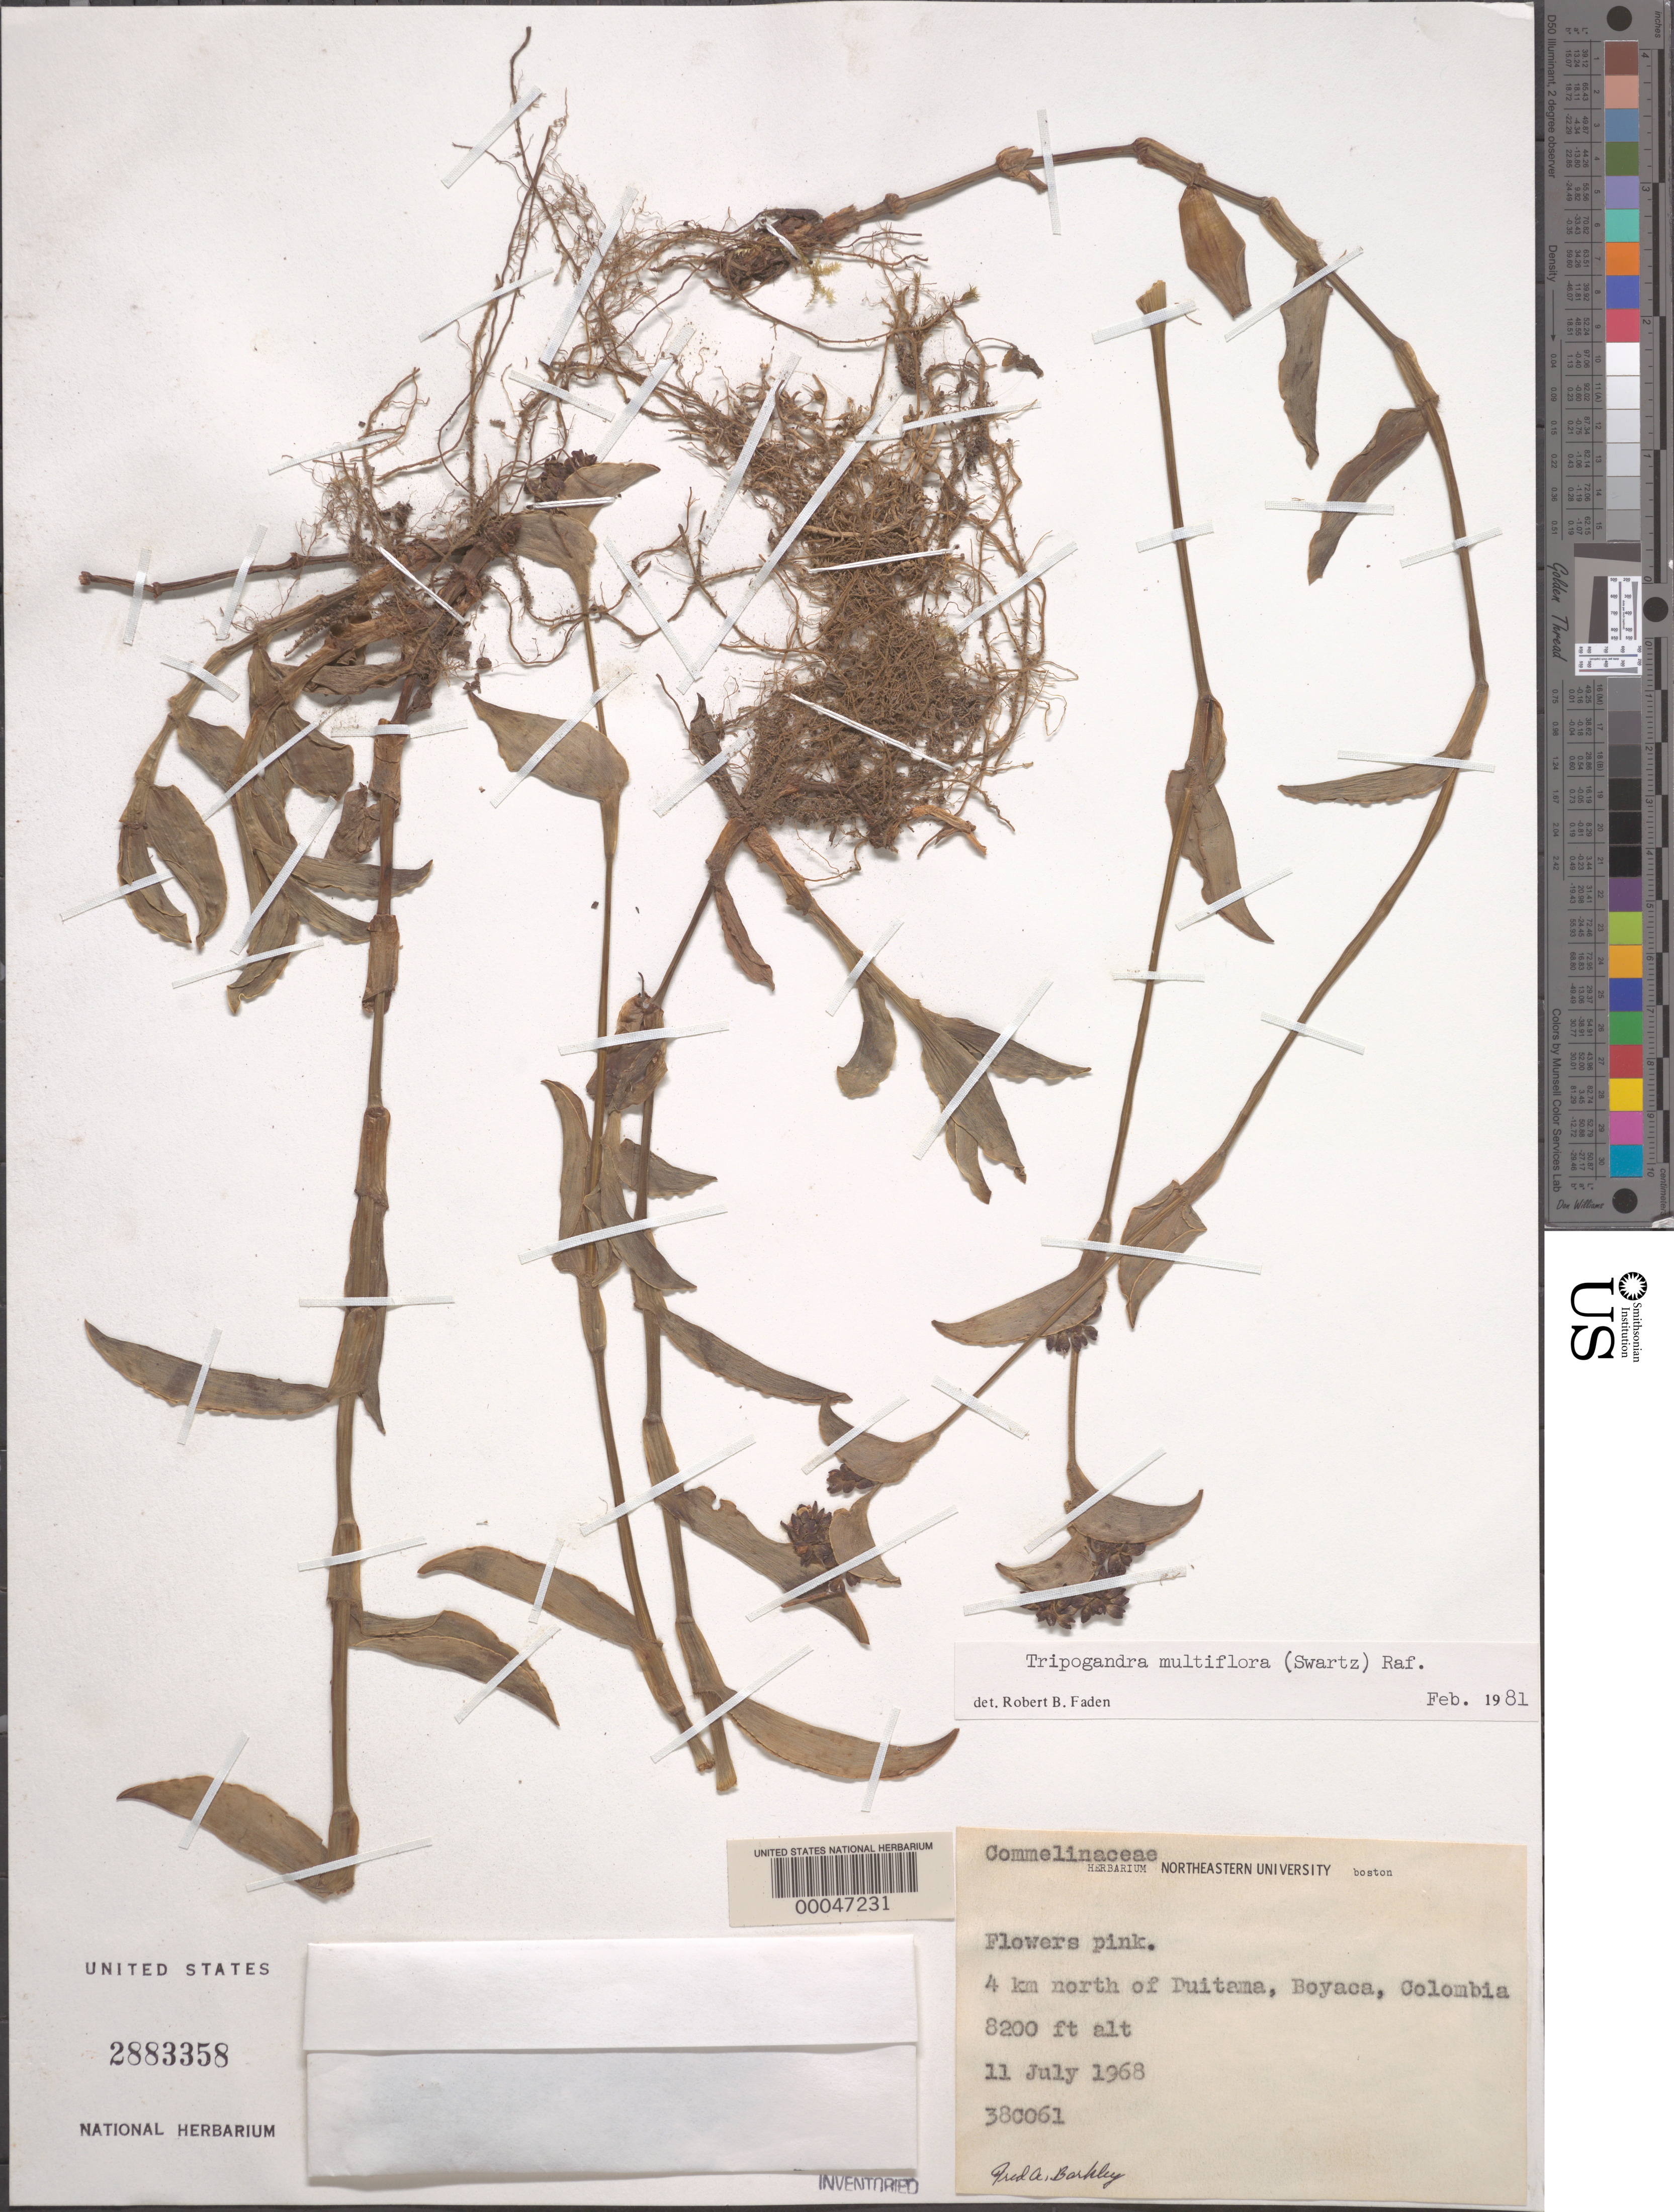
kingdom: Plantae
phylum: Tracheophyta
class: Liliopsida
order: Commelinales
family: Commelinaceae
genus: Tripogandra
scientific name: Tripogandra multiflora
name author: (Sw.) Raf.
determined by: Faden, Robert B., (US), Smithsonian Institution - National Museum of Natural History (UNITED STATES)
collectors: F. A. Barkley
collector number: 38c061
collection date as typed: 11 Jul 1968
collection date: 1968-07-11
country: Colombia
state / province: Boyacá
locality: N of Duitama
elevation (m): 2501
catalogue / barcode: US 2883358